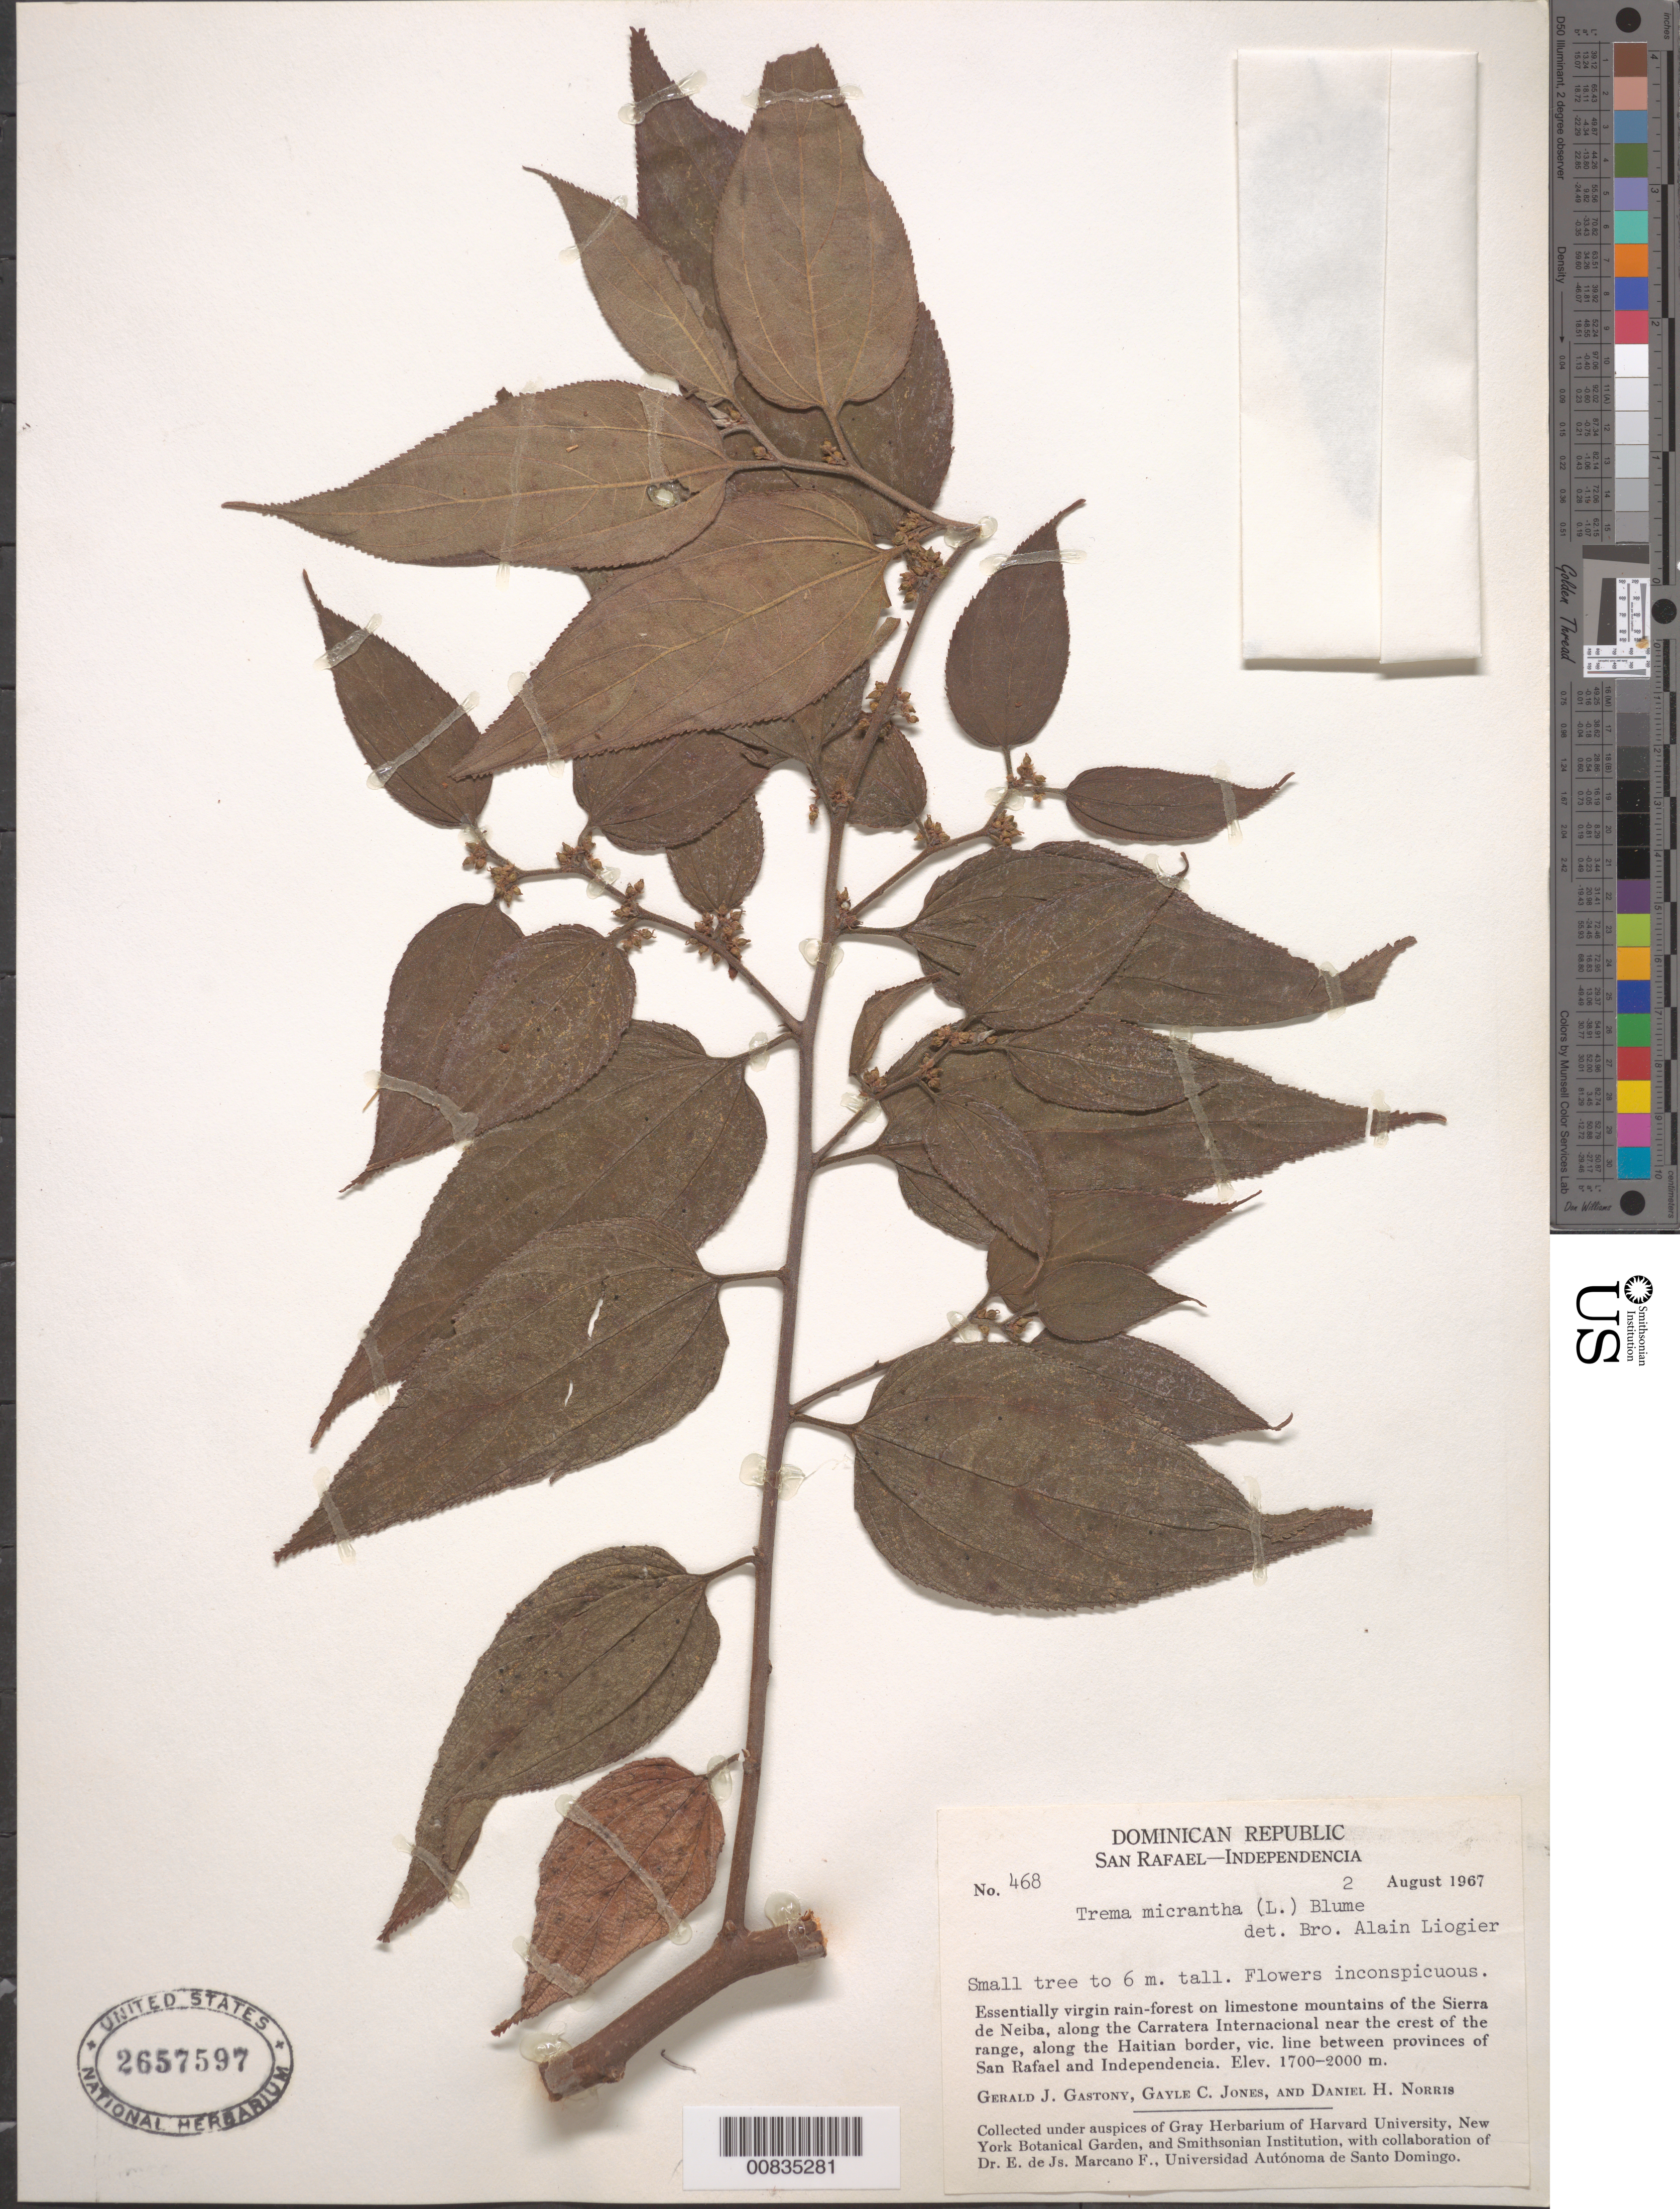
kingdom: Plantae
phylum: Tracheophyta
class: Magnoliopsida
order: Rosales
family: Cannabaceae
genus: Trema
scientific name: Trema micranthum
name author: (L.) Blume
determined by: Liogier, Alain H.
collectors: G. Gastony, G. C. Jones & D. H. Norris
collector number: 468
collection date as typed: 02 Aug 1967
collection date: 1967-08-02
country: Dominican Republic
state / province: Elias Piña / Independencia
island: Hispaniola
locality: Sierra de Neiba, along the Carretera Internacional near the crest of the range, along the Haitian border, vic. line between provinces of San Rafael and Independencia.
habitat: Essentially virgin rain-forest on limestone mountains.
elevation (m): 1700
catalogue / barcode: US 2657597